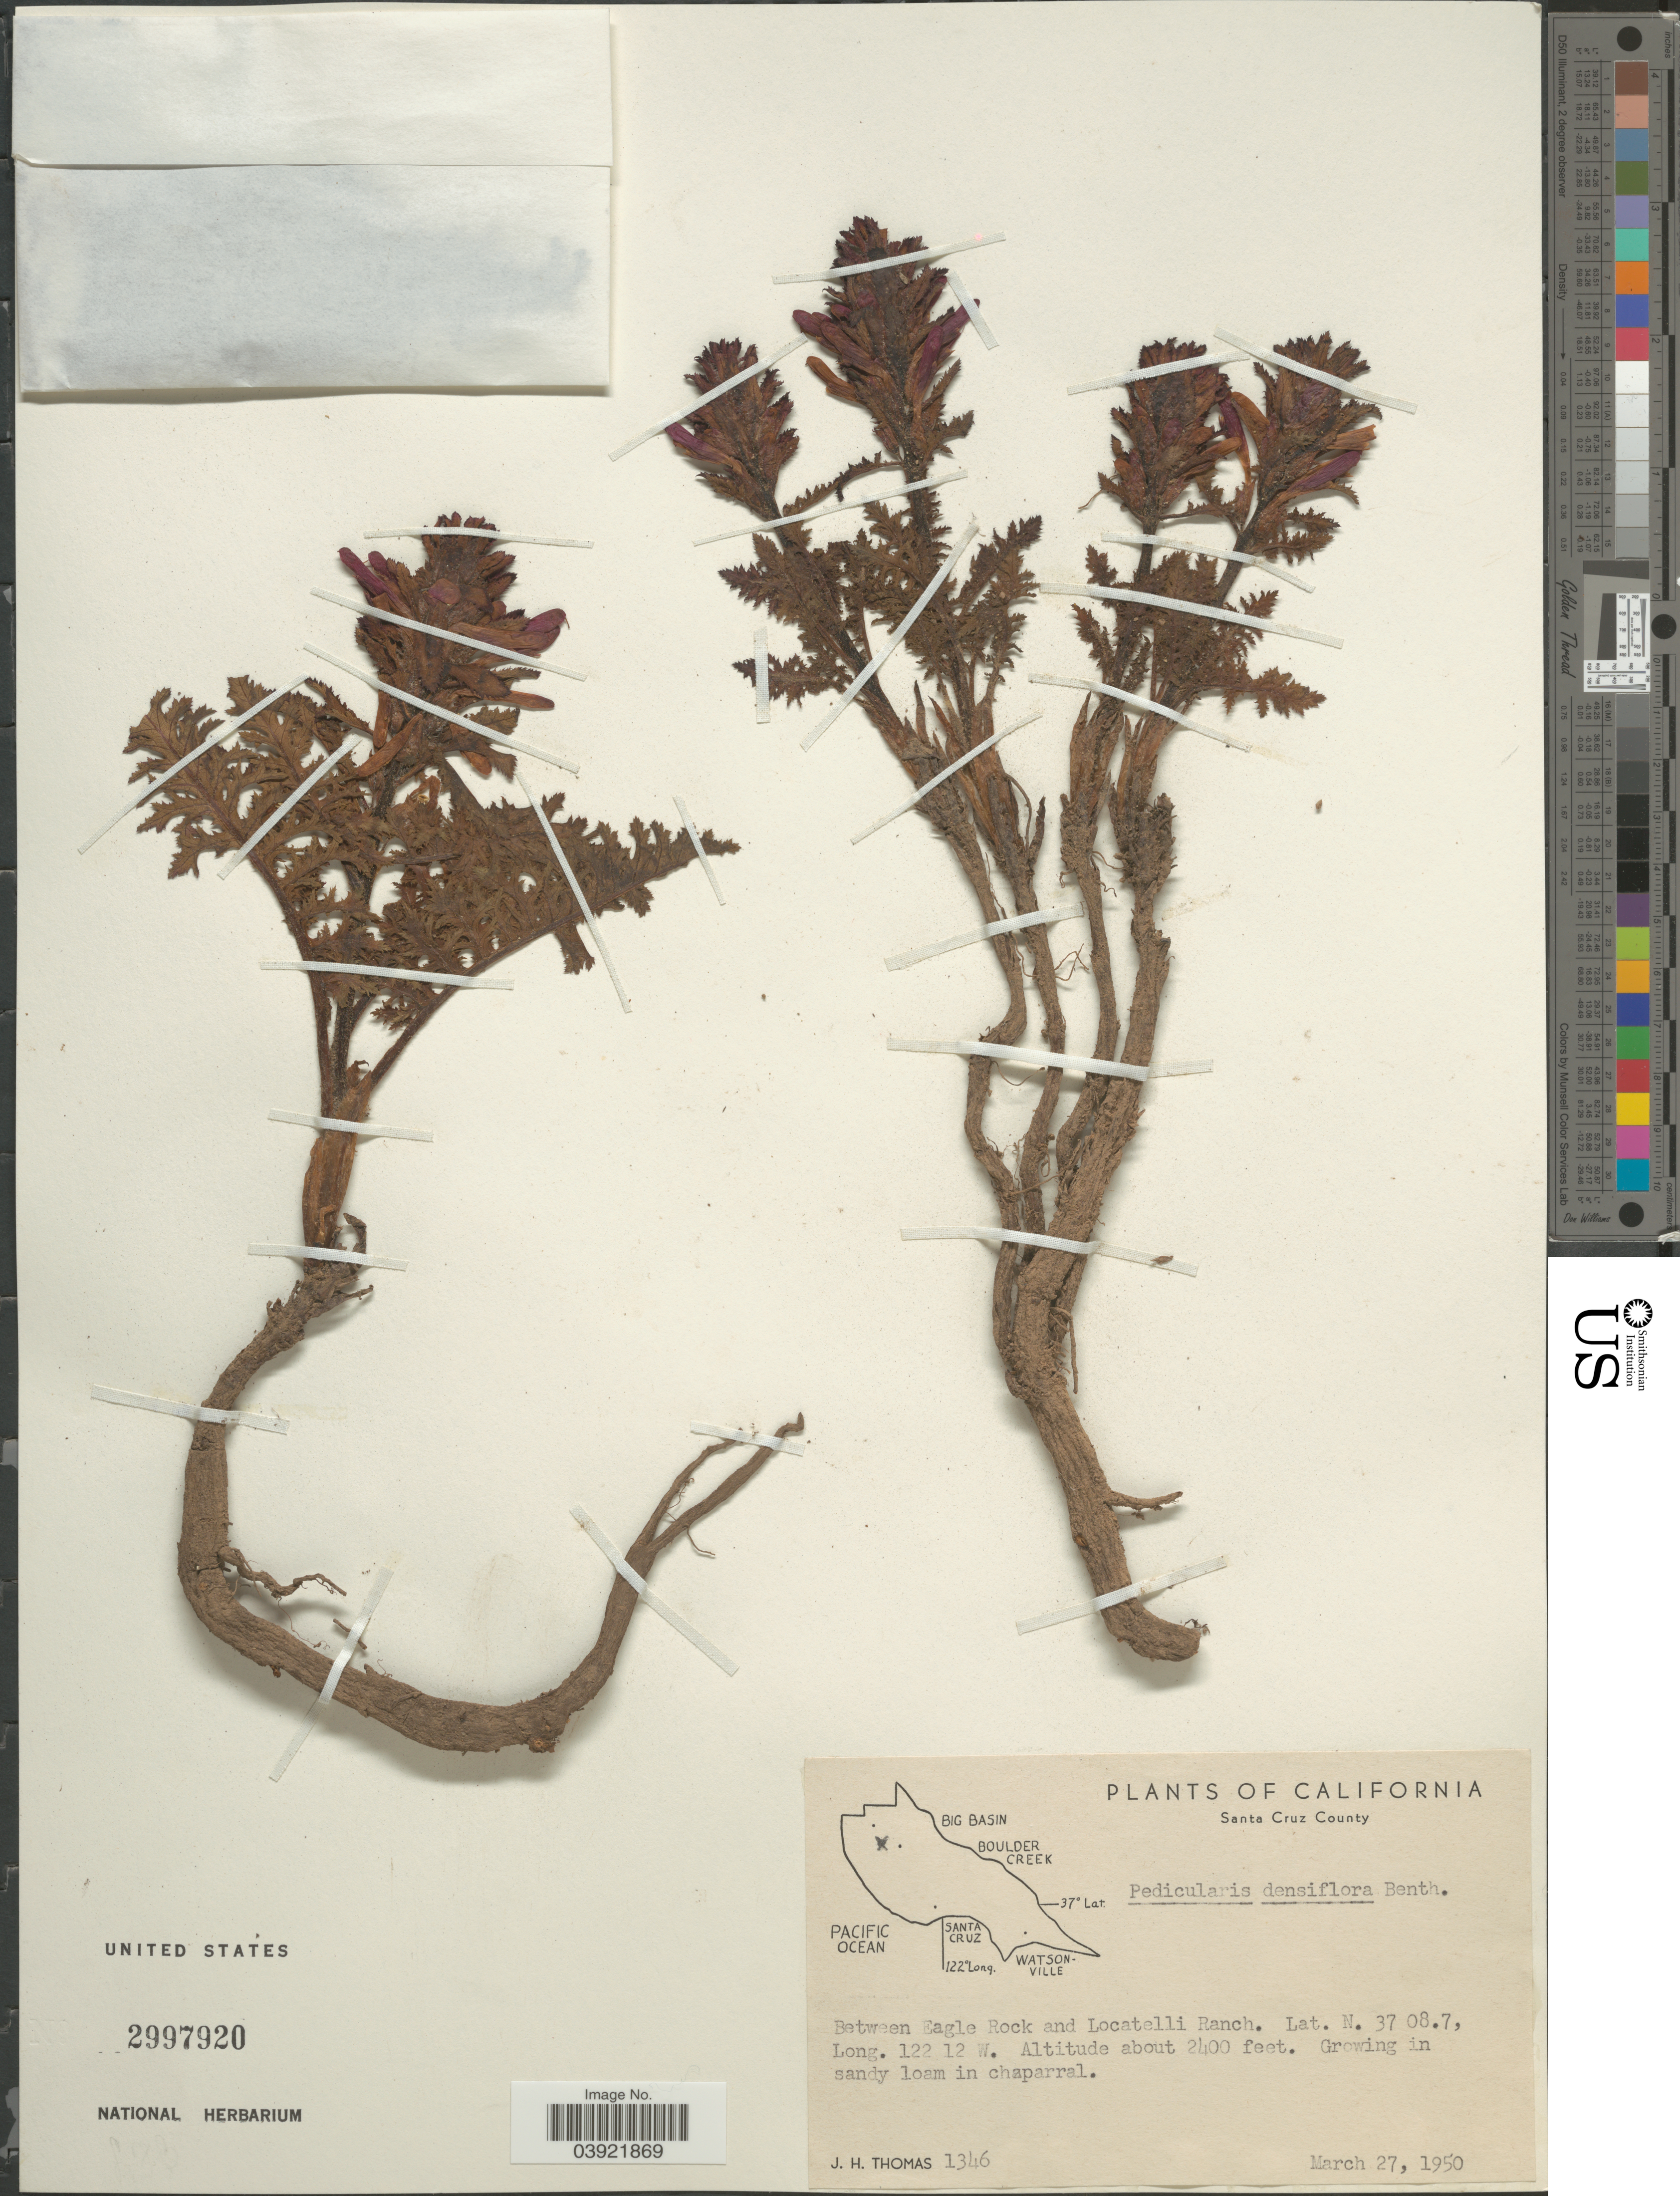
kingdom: Plantae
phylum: Tracheophyta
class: Magnoliopsida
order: Lamiales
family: Orobanchaceae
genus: Pedicularis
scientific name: Pedicularis densiflora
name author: Benth.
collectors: J. H. Thomas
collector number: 1346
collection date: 1950-03-27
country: United States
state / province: California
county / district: Santa Cruz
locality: Santa Cruz County. Between Eagle Rock and Locatelli Ranch.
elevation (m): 732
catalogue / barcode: US 2997920